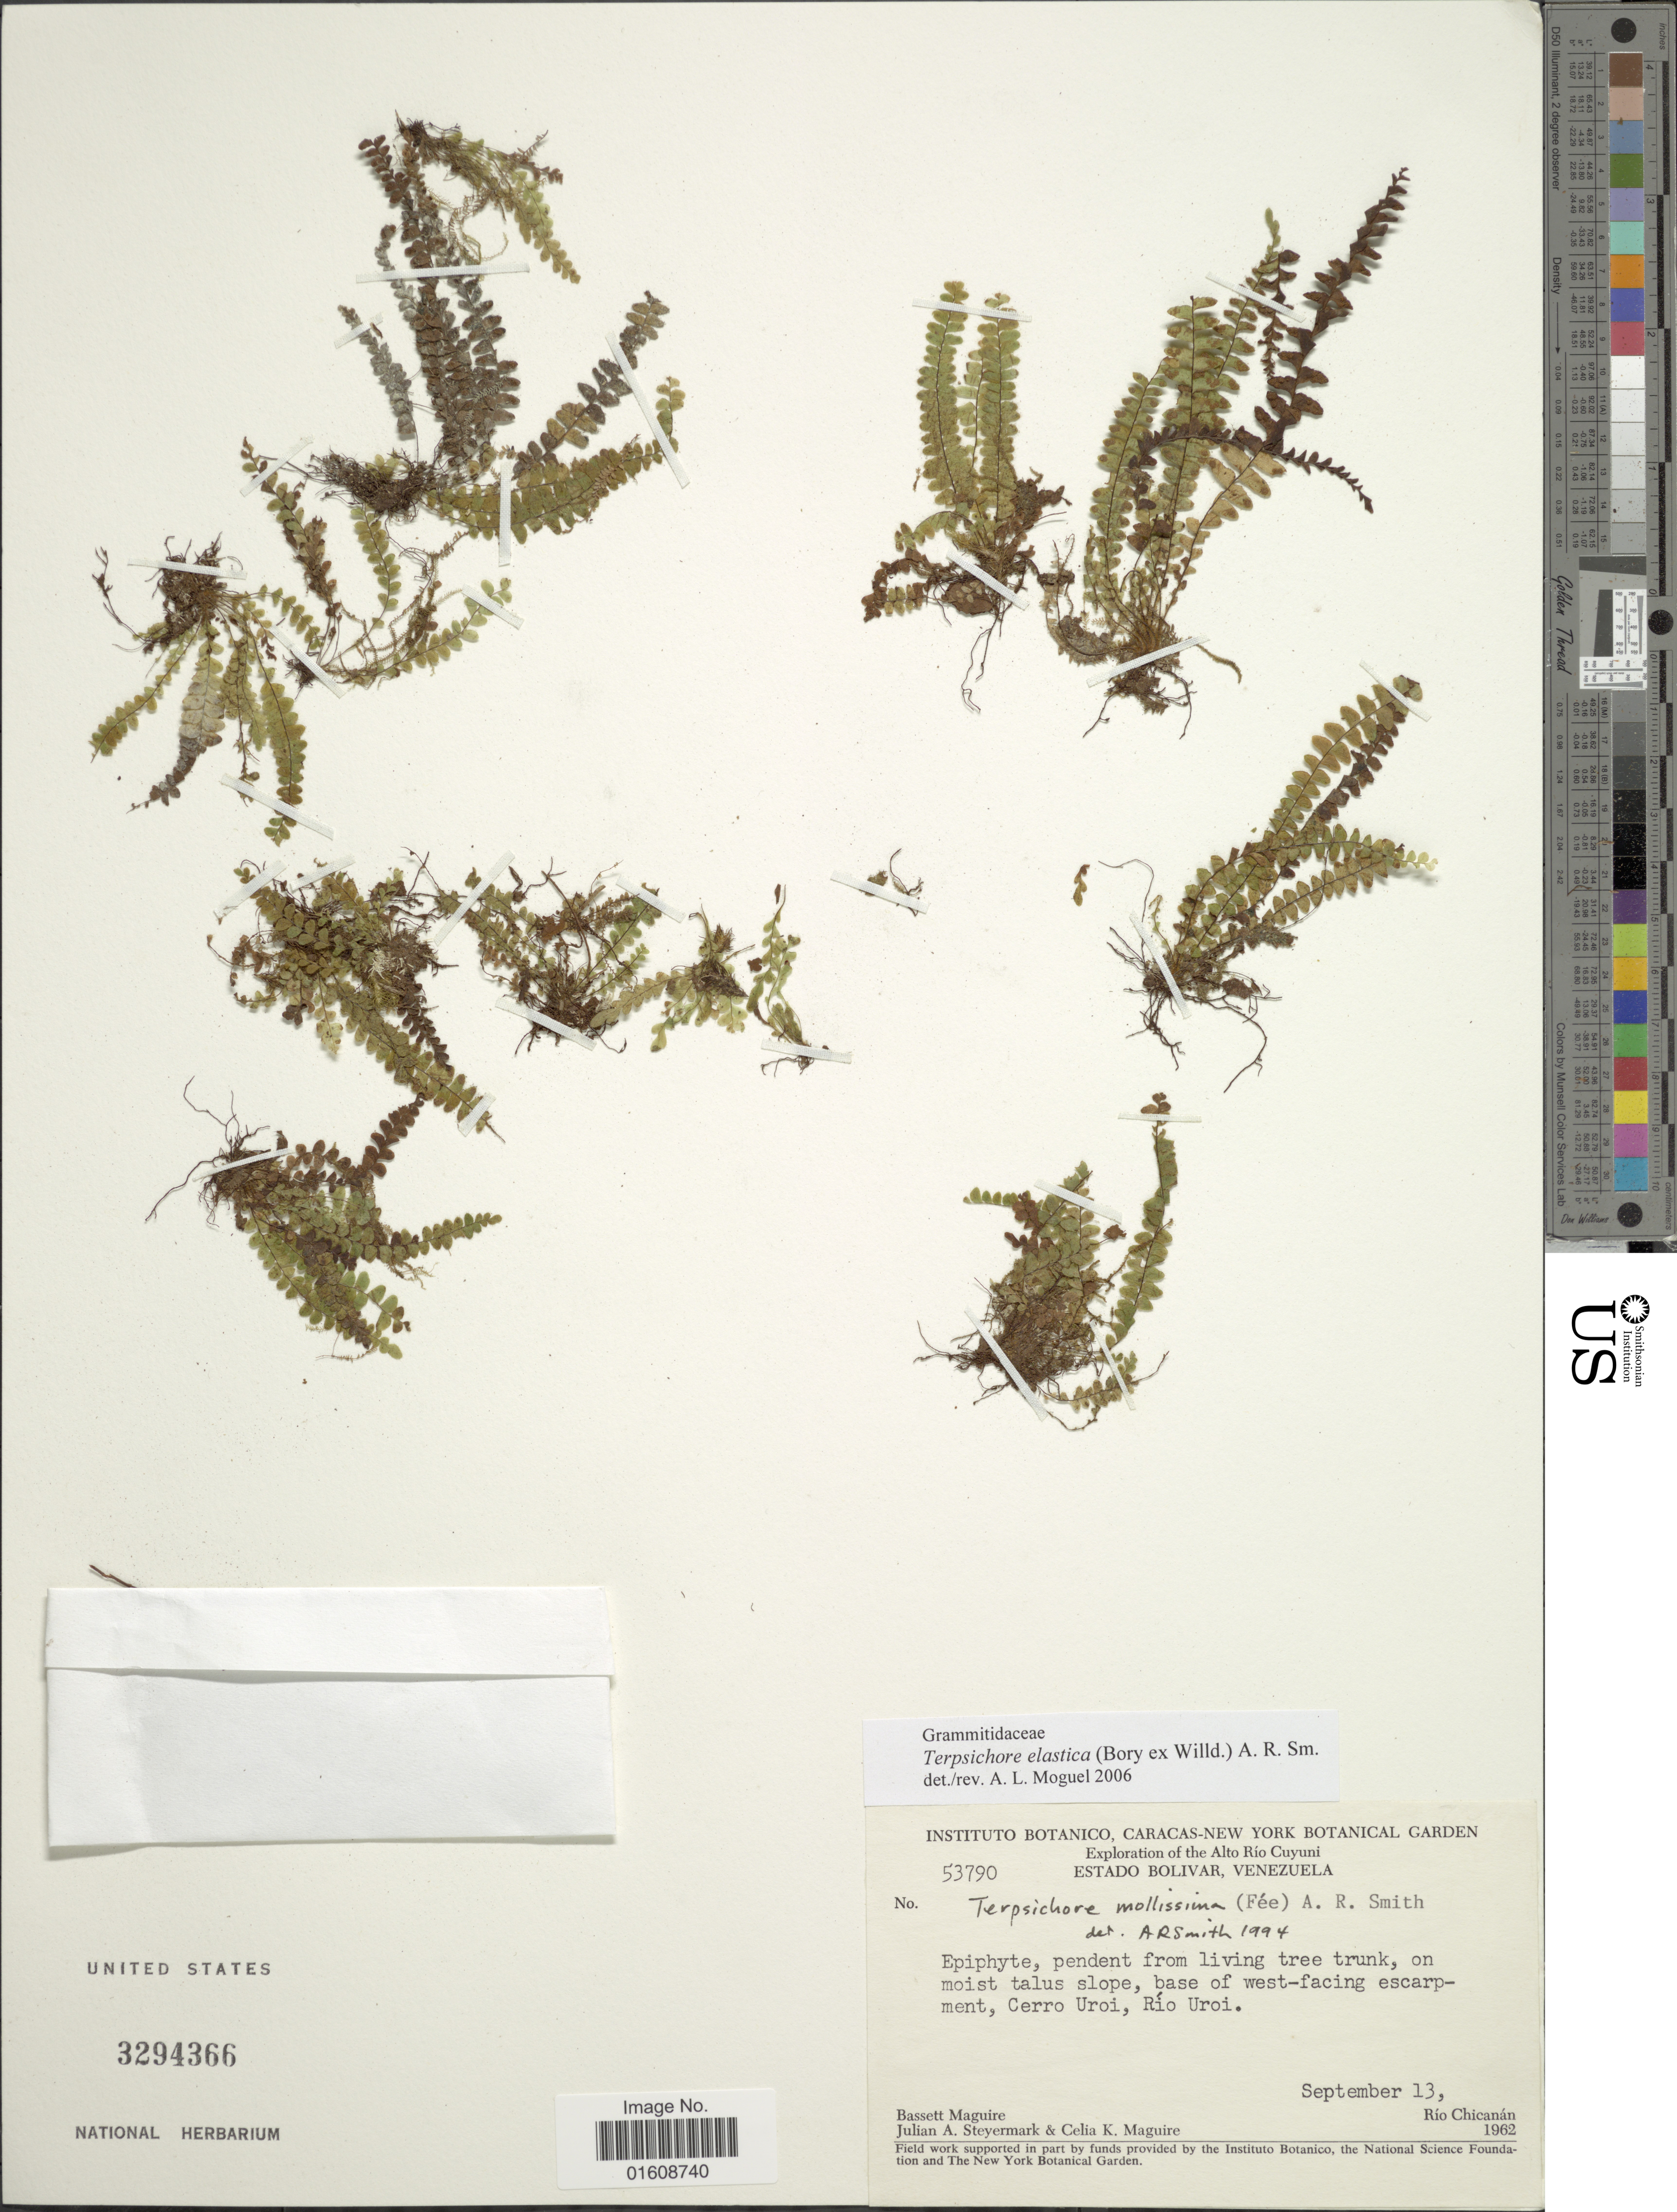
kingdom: Plantae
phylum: Tracheophyta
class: Polypodiopsida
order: Polypodiales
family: Polypodiaceae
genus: Alansmia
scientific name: Alansmia elastica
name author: (Bory ex Willd.) Moguel & M. Kessler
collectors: B. Maguire, J. Steyermark & C. K. Maguire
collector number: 53790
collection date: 1962-09-13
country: Venezuela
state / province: Bolivar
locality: Alto Río Cuyuni. on moist talus slope, base of west-facing escarpment, Cerro Uroi, Río Uroi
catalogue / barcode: US 3294366